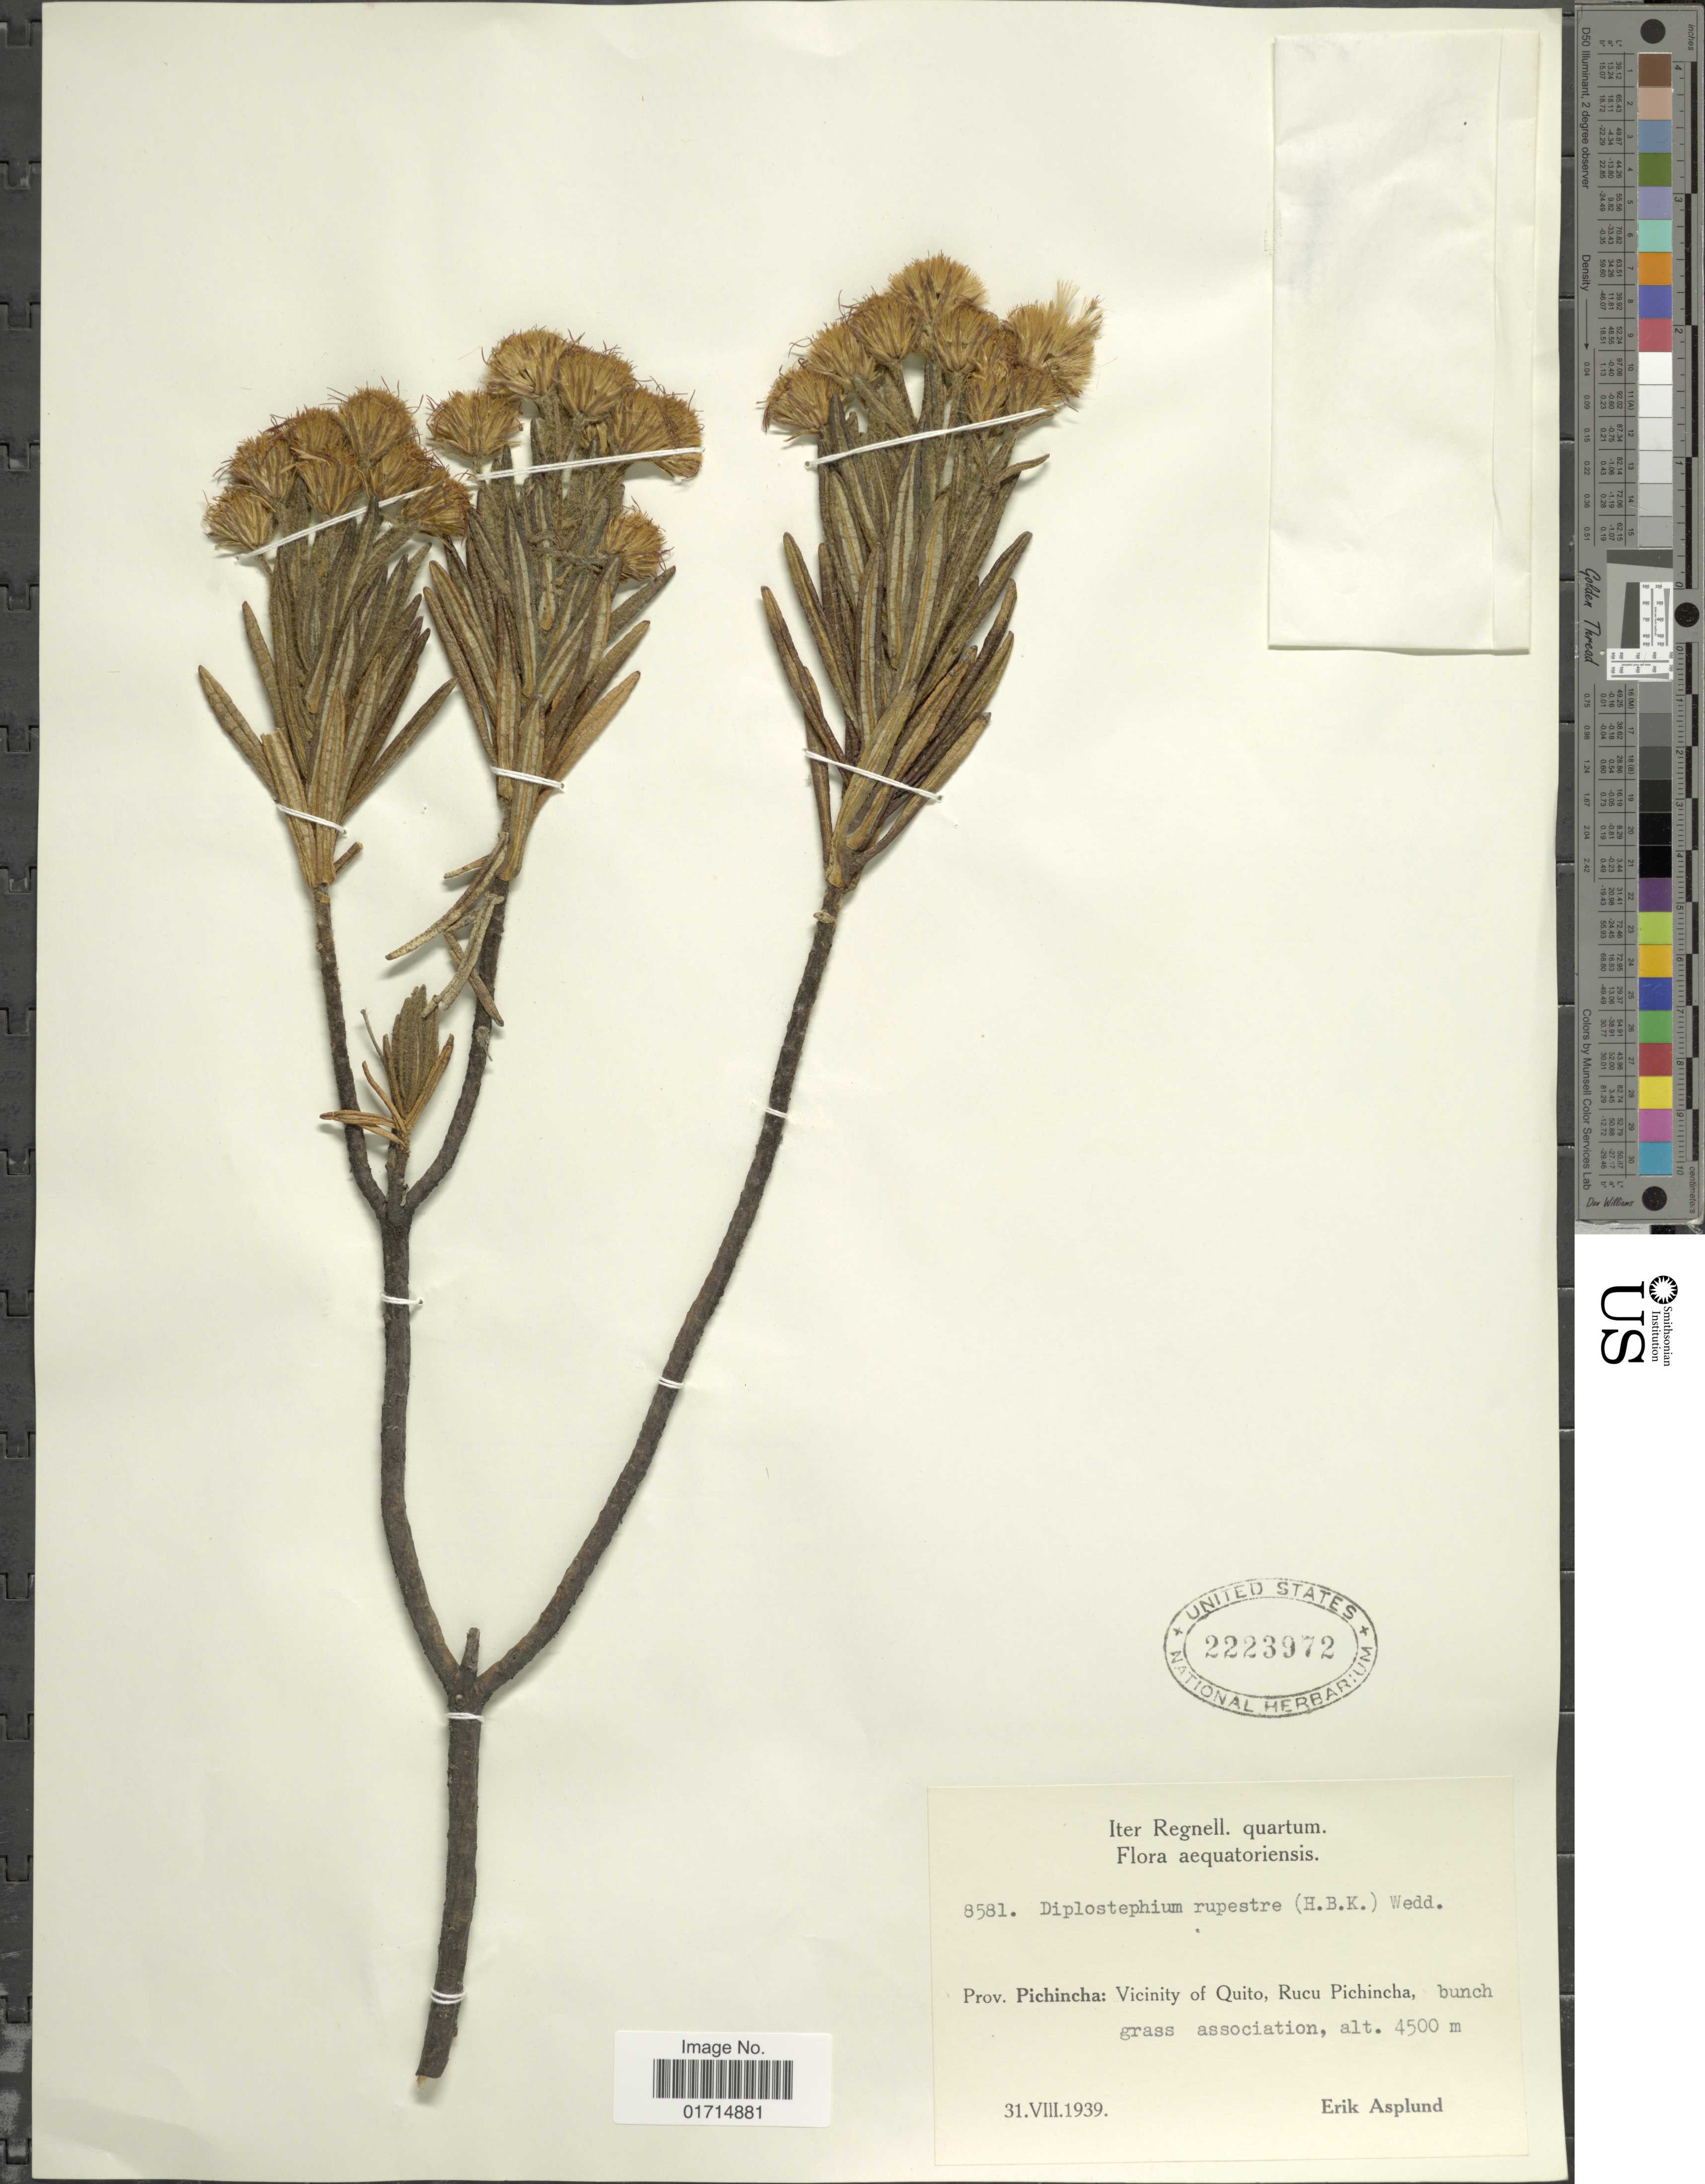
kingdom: Plantae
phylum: Tracheophyta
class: Magnoliopsida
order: Asterales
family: Asteraceae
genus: Diplostephium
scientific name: Diplostephium rupestre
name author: (Kunth) Wedd.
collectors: E. Asplund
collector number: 8581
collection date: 1939-08-31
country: Ecuador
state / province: Pichincha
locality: Vicinity of Quito, Rucu Pichincha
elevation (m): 4400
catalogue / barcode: US 2223972